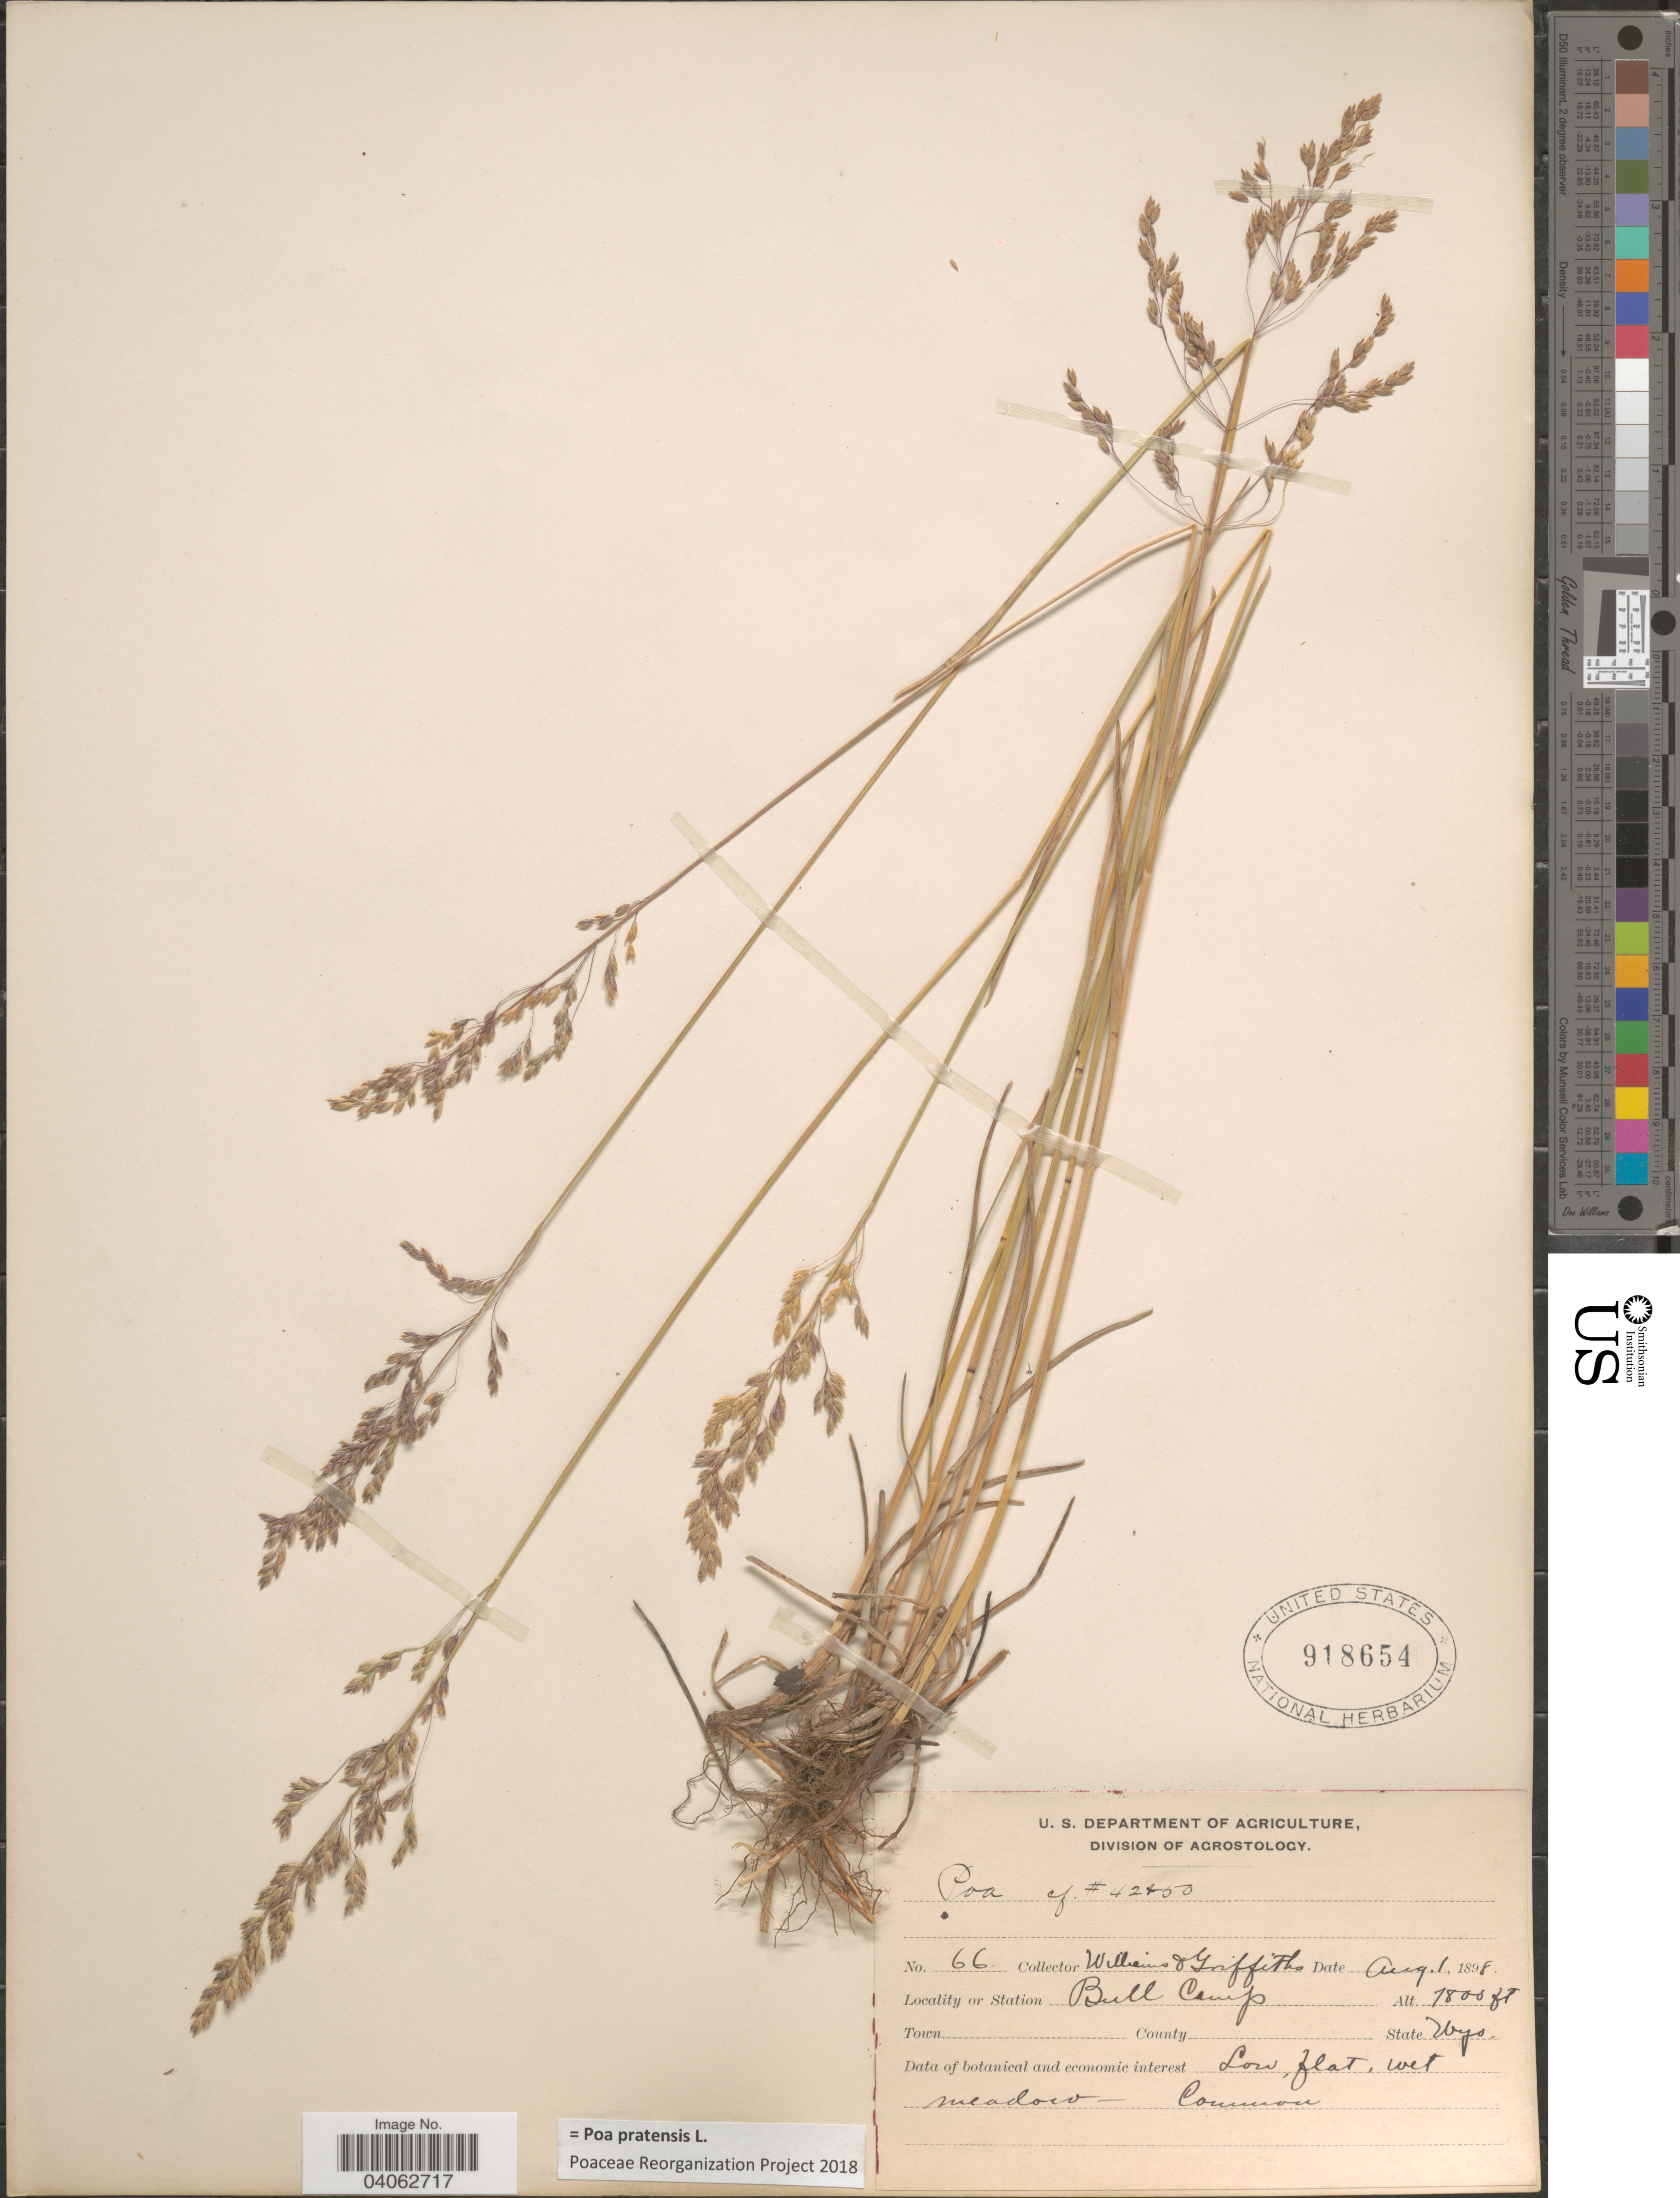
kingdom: Plantae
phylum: Tracheophyta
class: Liliopsida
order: Poales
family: Poaceae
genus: Poa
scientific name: Poa pratensis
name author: L.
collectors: -- Williams & -- Griffiths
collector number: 66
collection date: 1898-08-01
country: United States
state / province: Wyoming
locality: Bull Camp.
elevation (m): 549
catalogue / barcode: US 918654